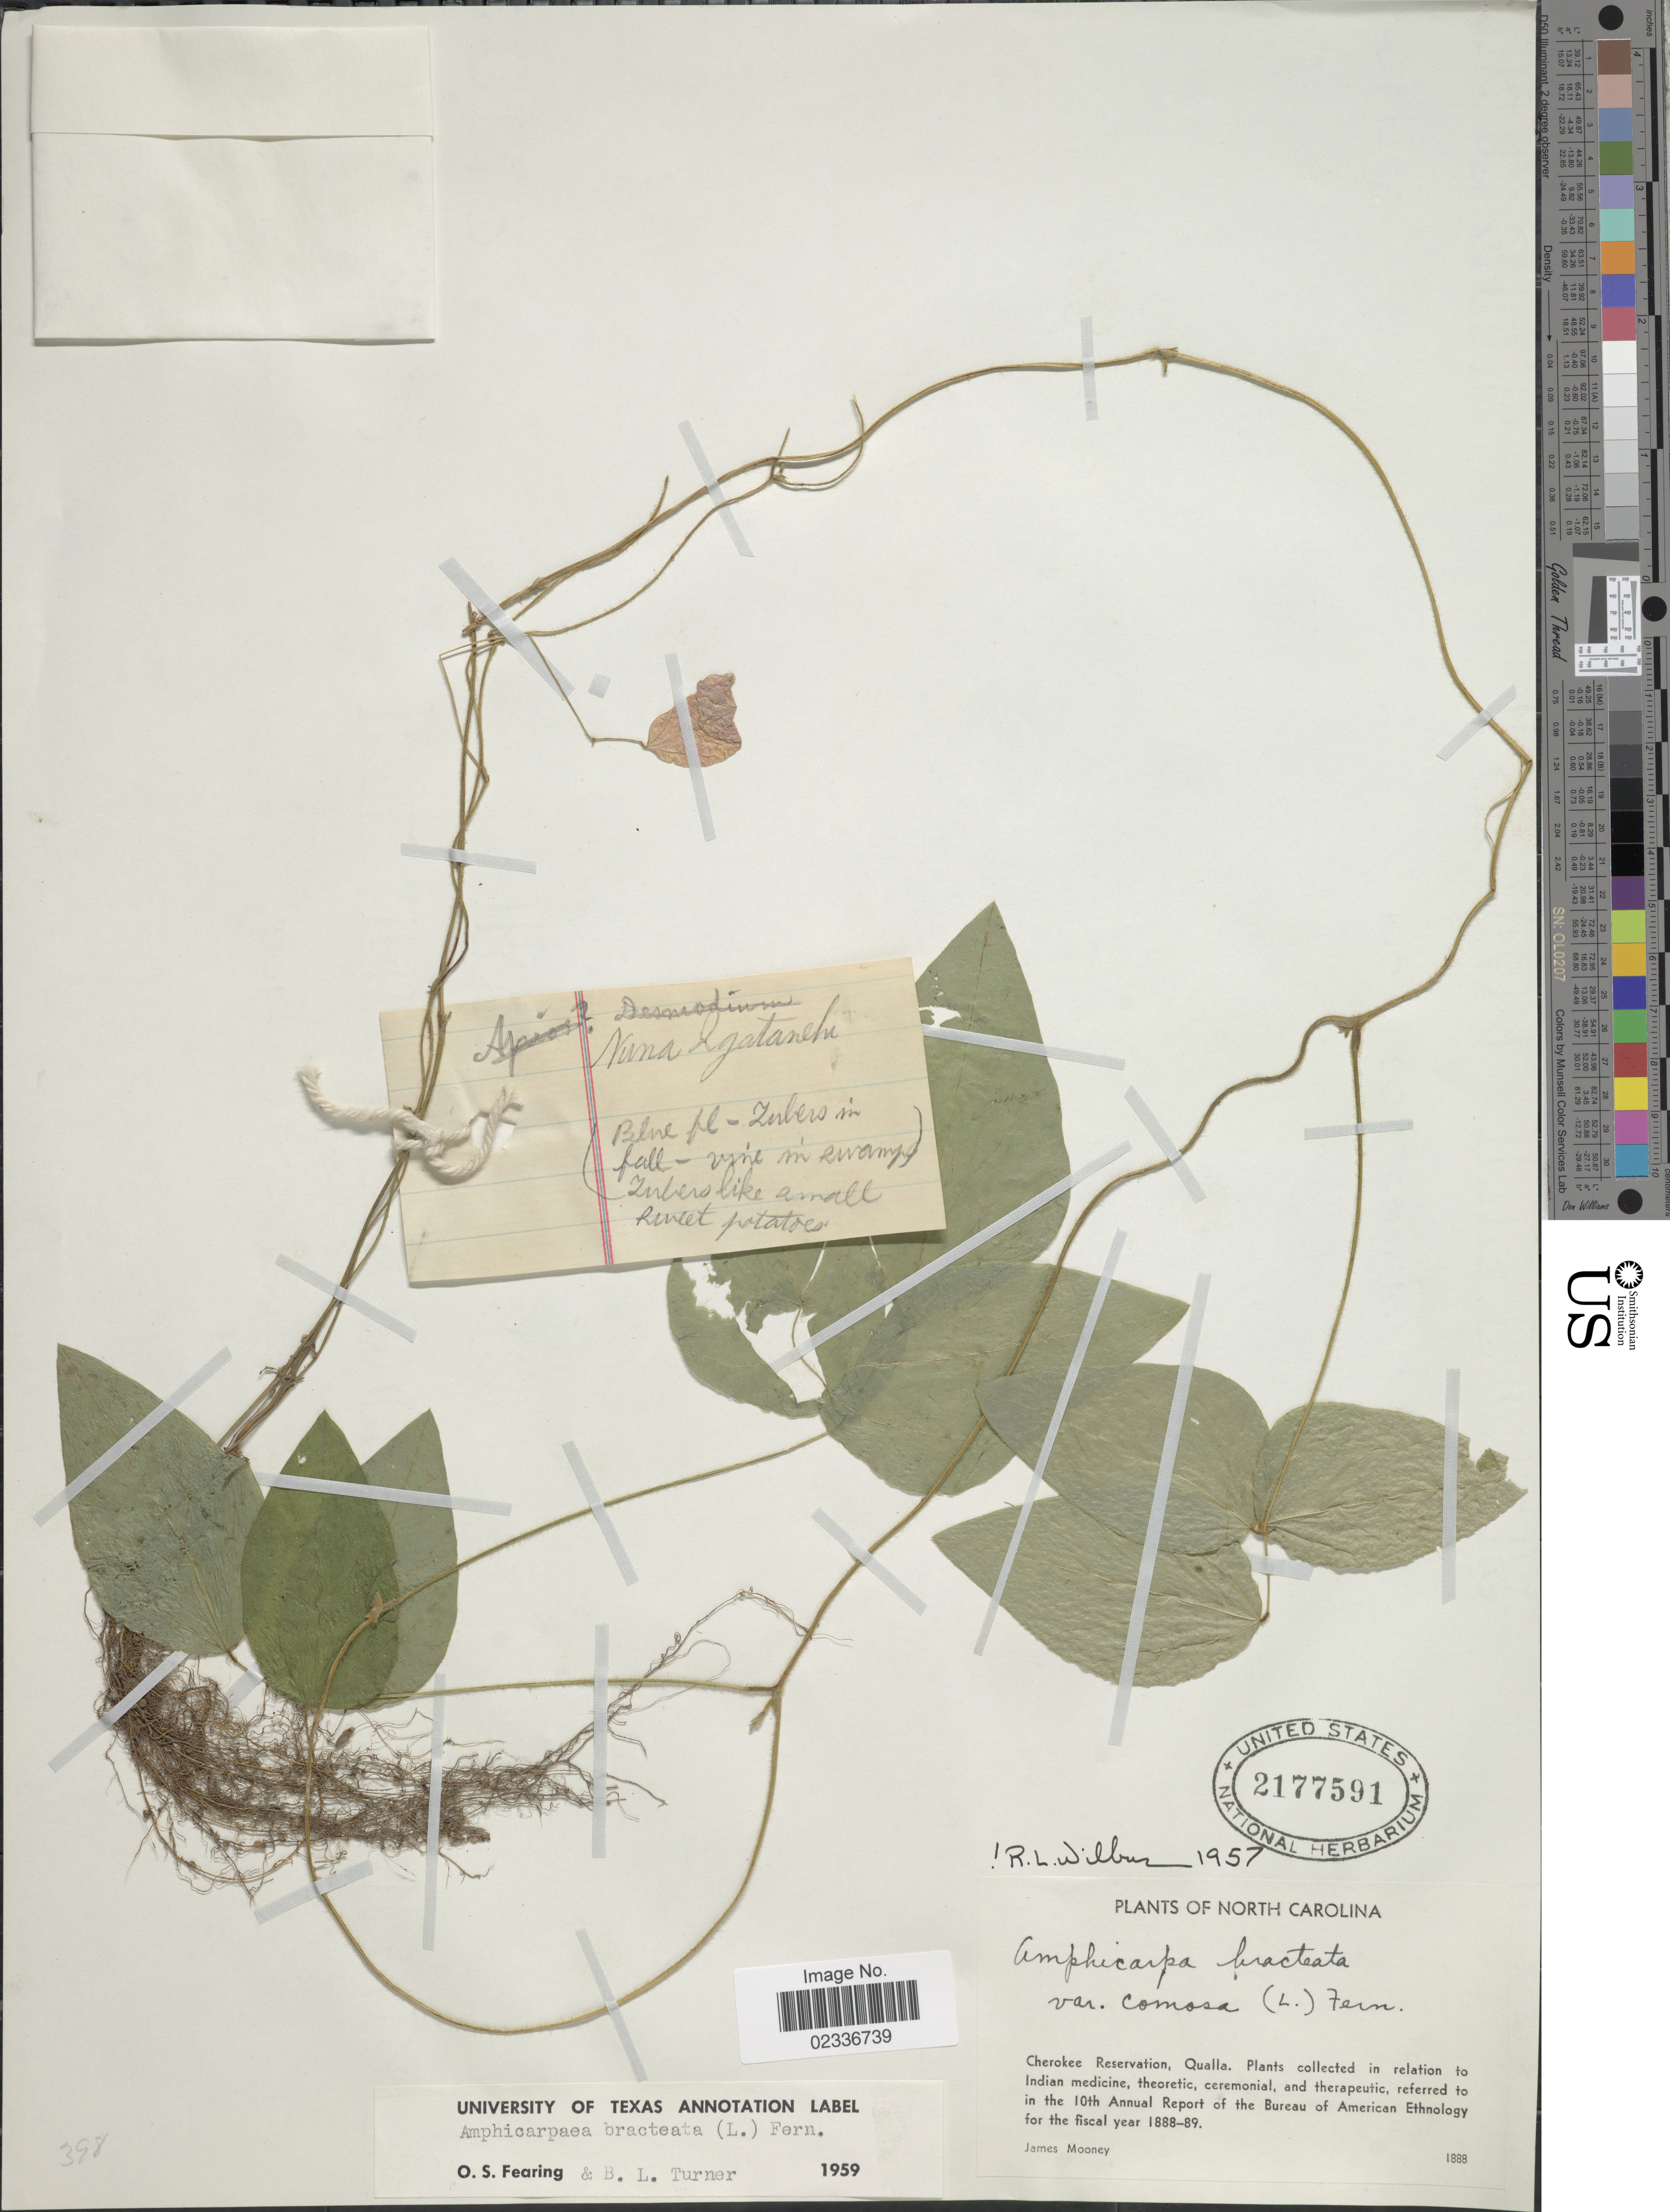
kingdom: Plantae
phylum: Tracheophyta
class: Magnoliopsida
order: Fabales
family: Fabaceae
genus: Amphicarpaea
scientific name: Amphicarpaea bracteata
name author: (L.) Fernald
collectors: J. Mooney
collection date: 1888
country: United States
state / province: North Carolina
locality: Cherokee Reservation, Qualla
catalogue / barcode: US 2177591